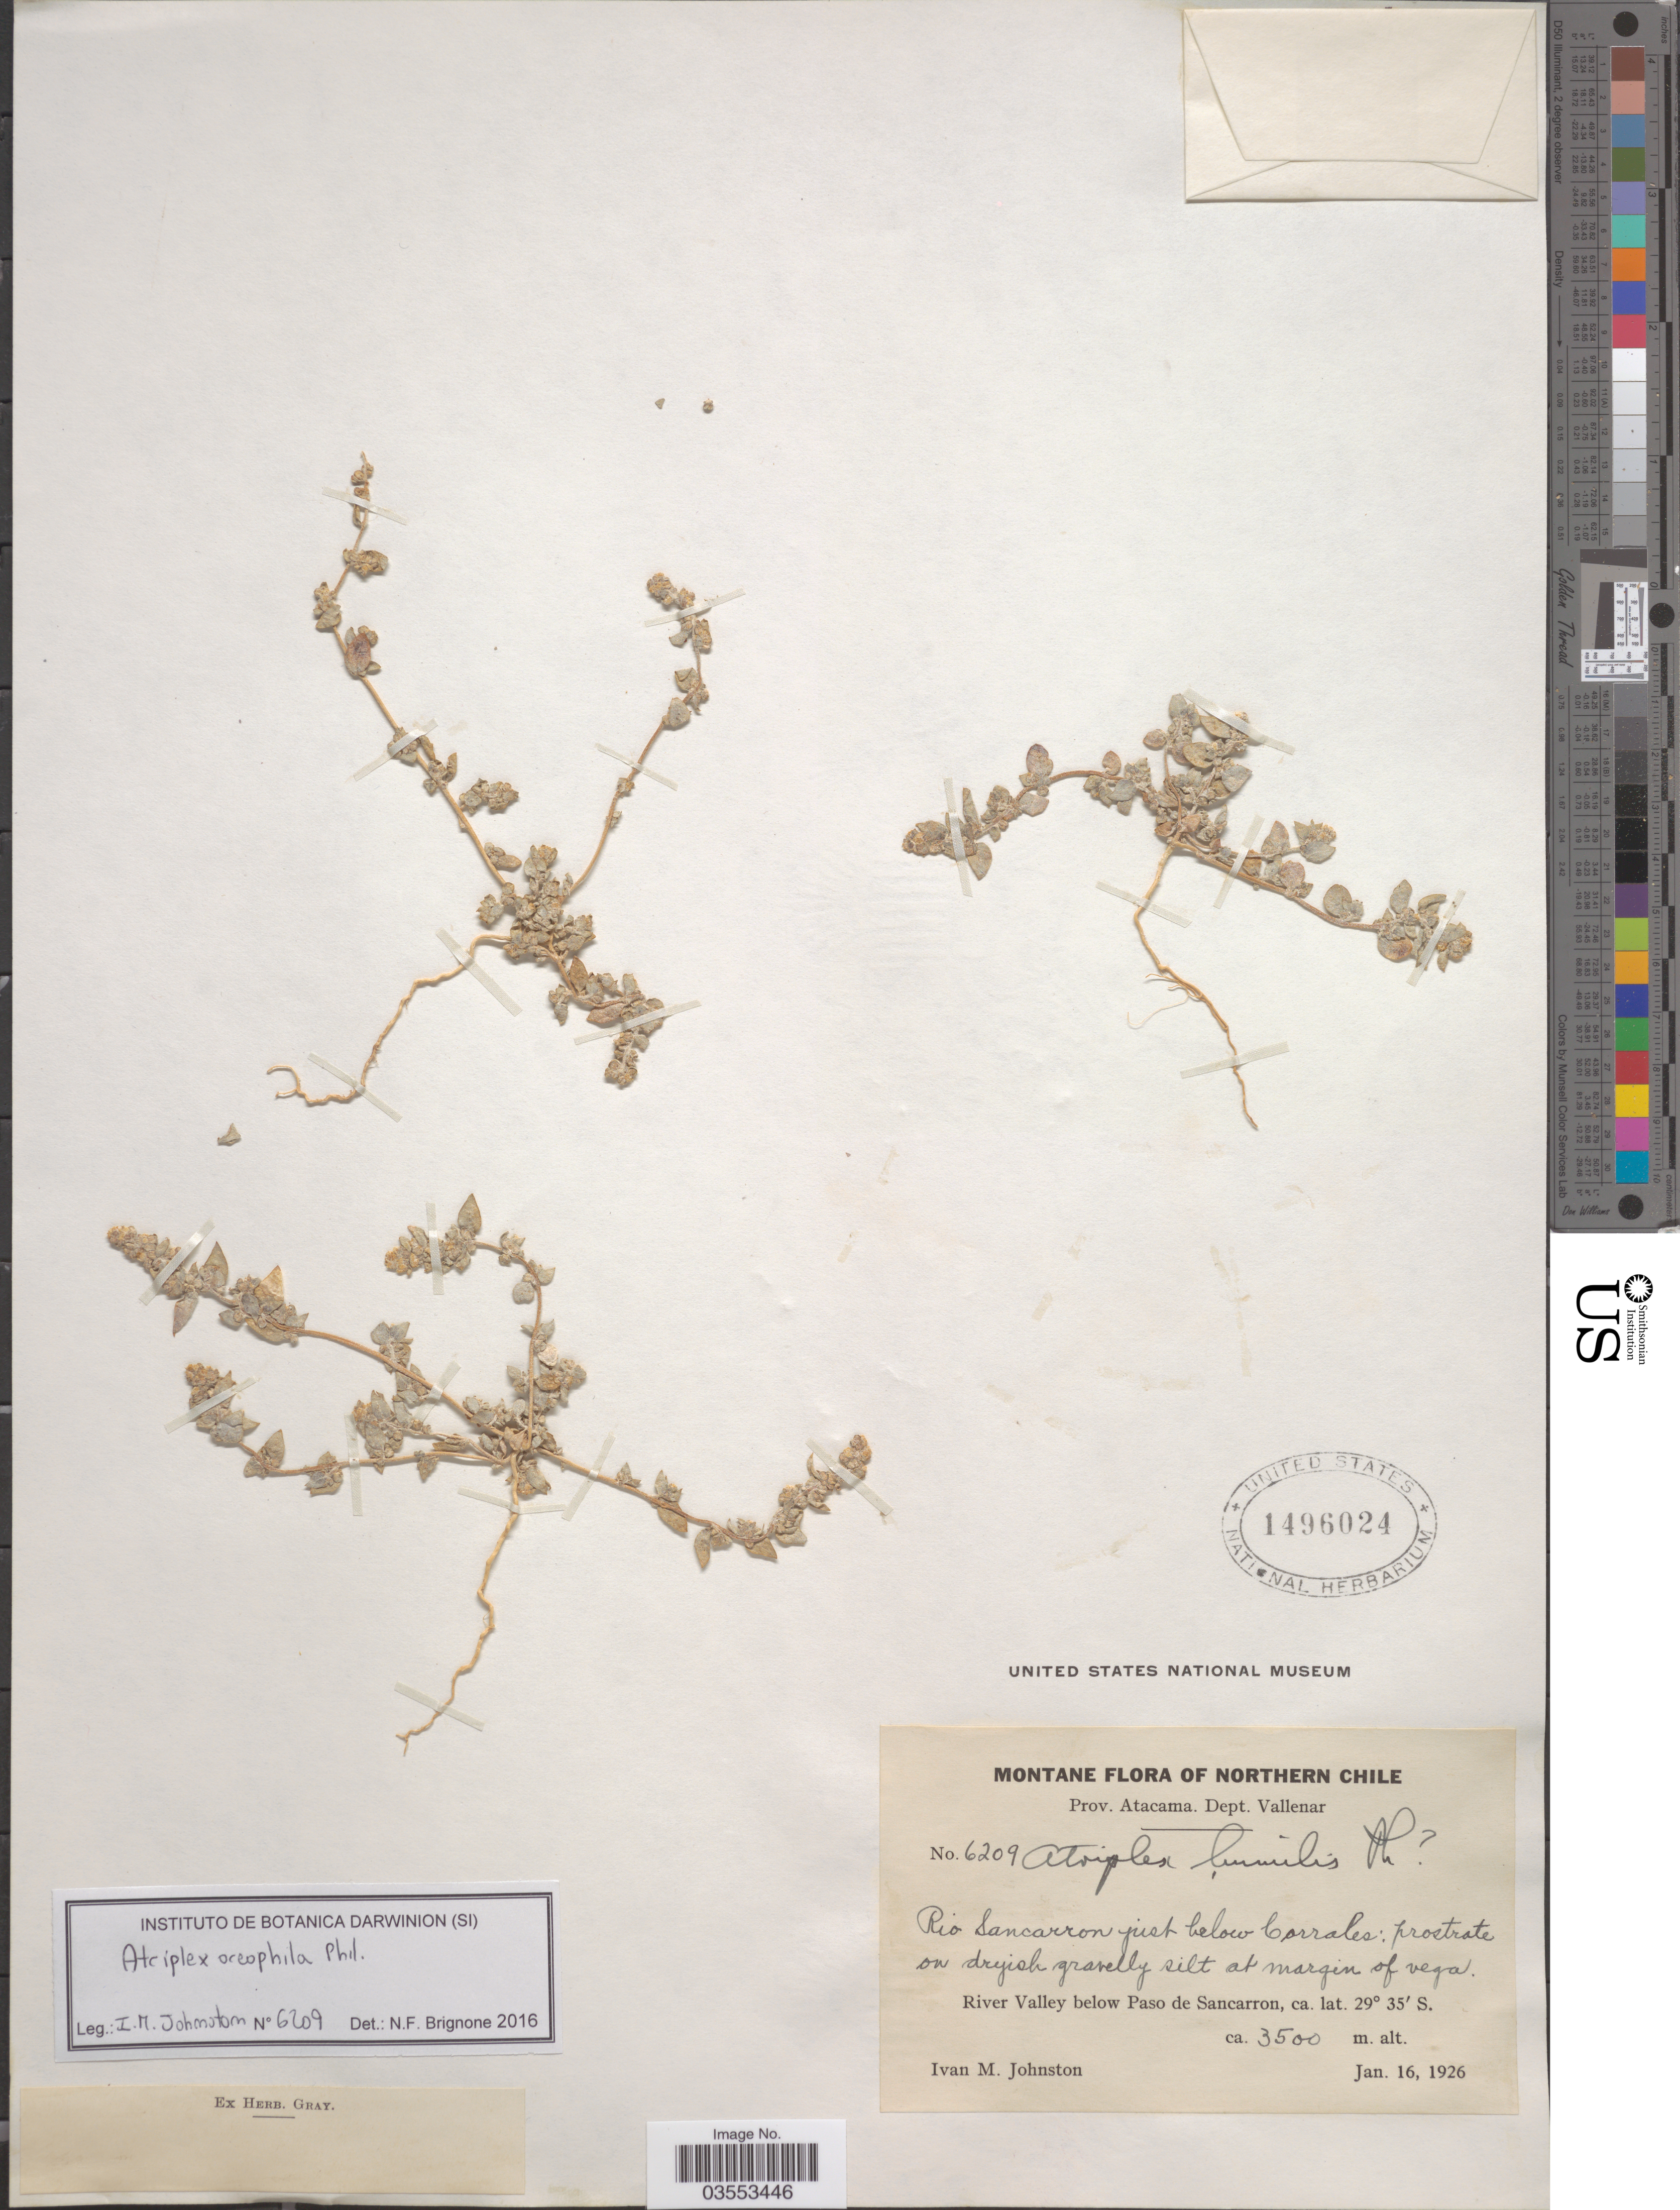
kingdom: Plantae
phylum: Tracheophyta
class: Magnoliopsida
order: Caryophyllales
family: Amaranthaceae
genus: Atriplex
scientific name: Atriplex humilis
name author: F. Muell.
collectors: I.M. Johnston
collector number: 6209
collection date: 1926-01-16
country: Chile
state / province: Atacama (III)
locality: Montane Northern Chile. Dept. Vallenar. Rio Sancarron just below Corrales. River Valley below Paso de Sancarron.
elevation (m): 3500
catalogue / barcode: US 1496024